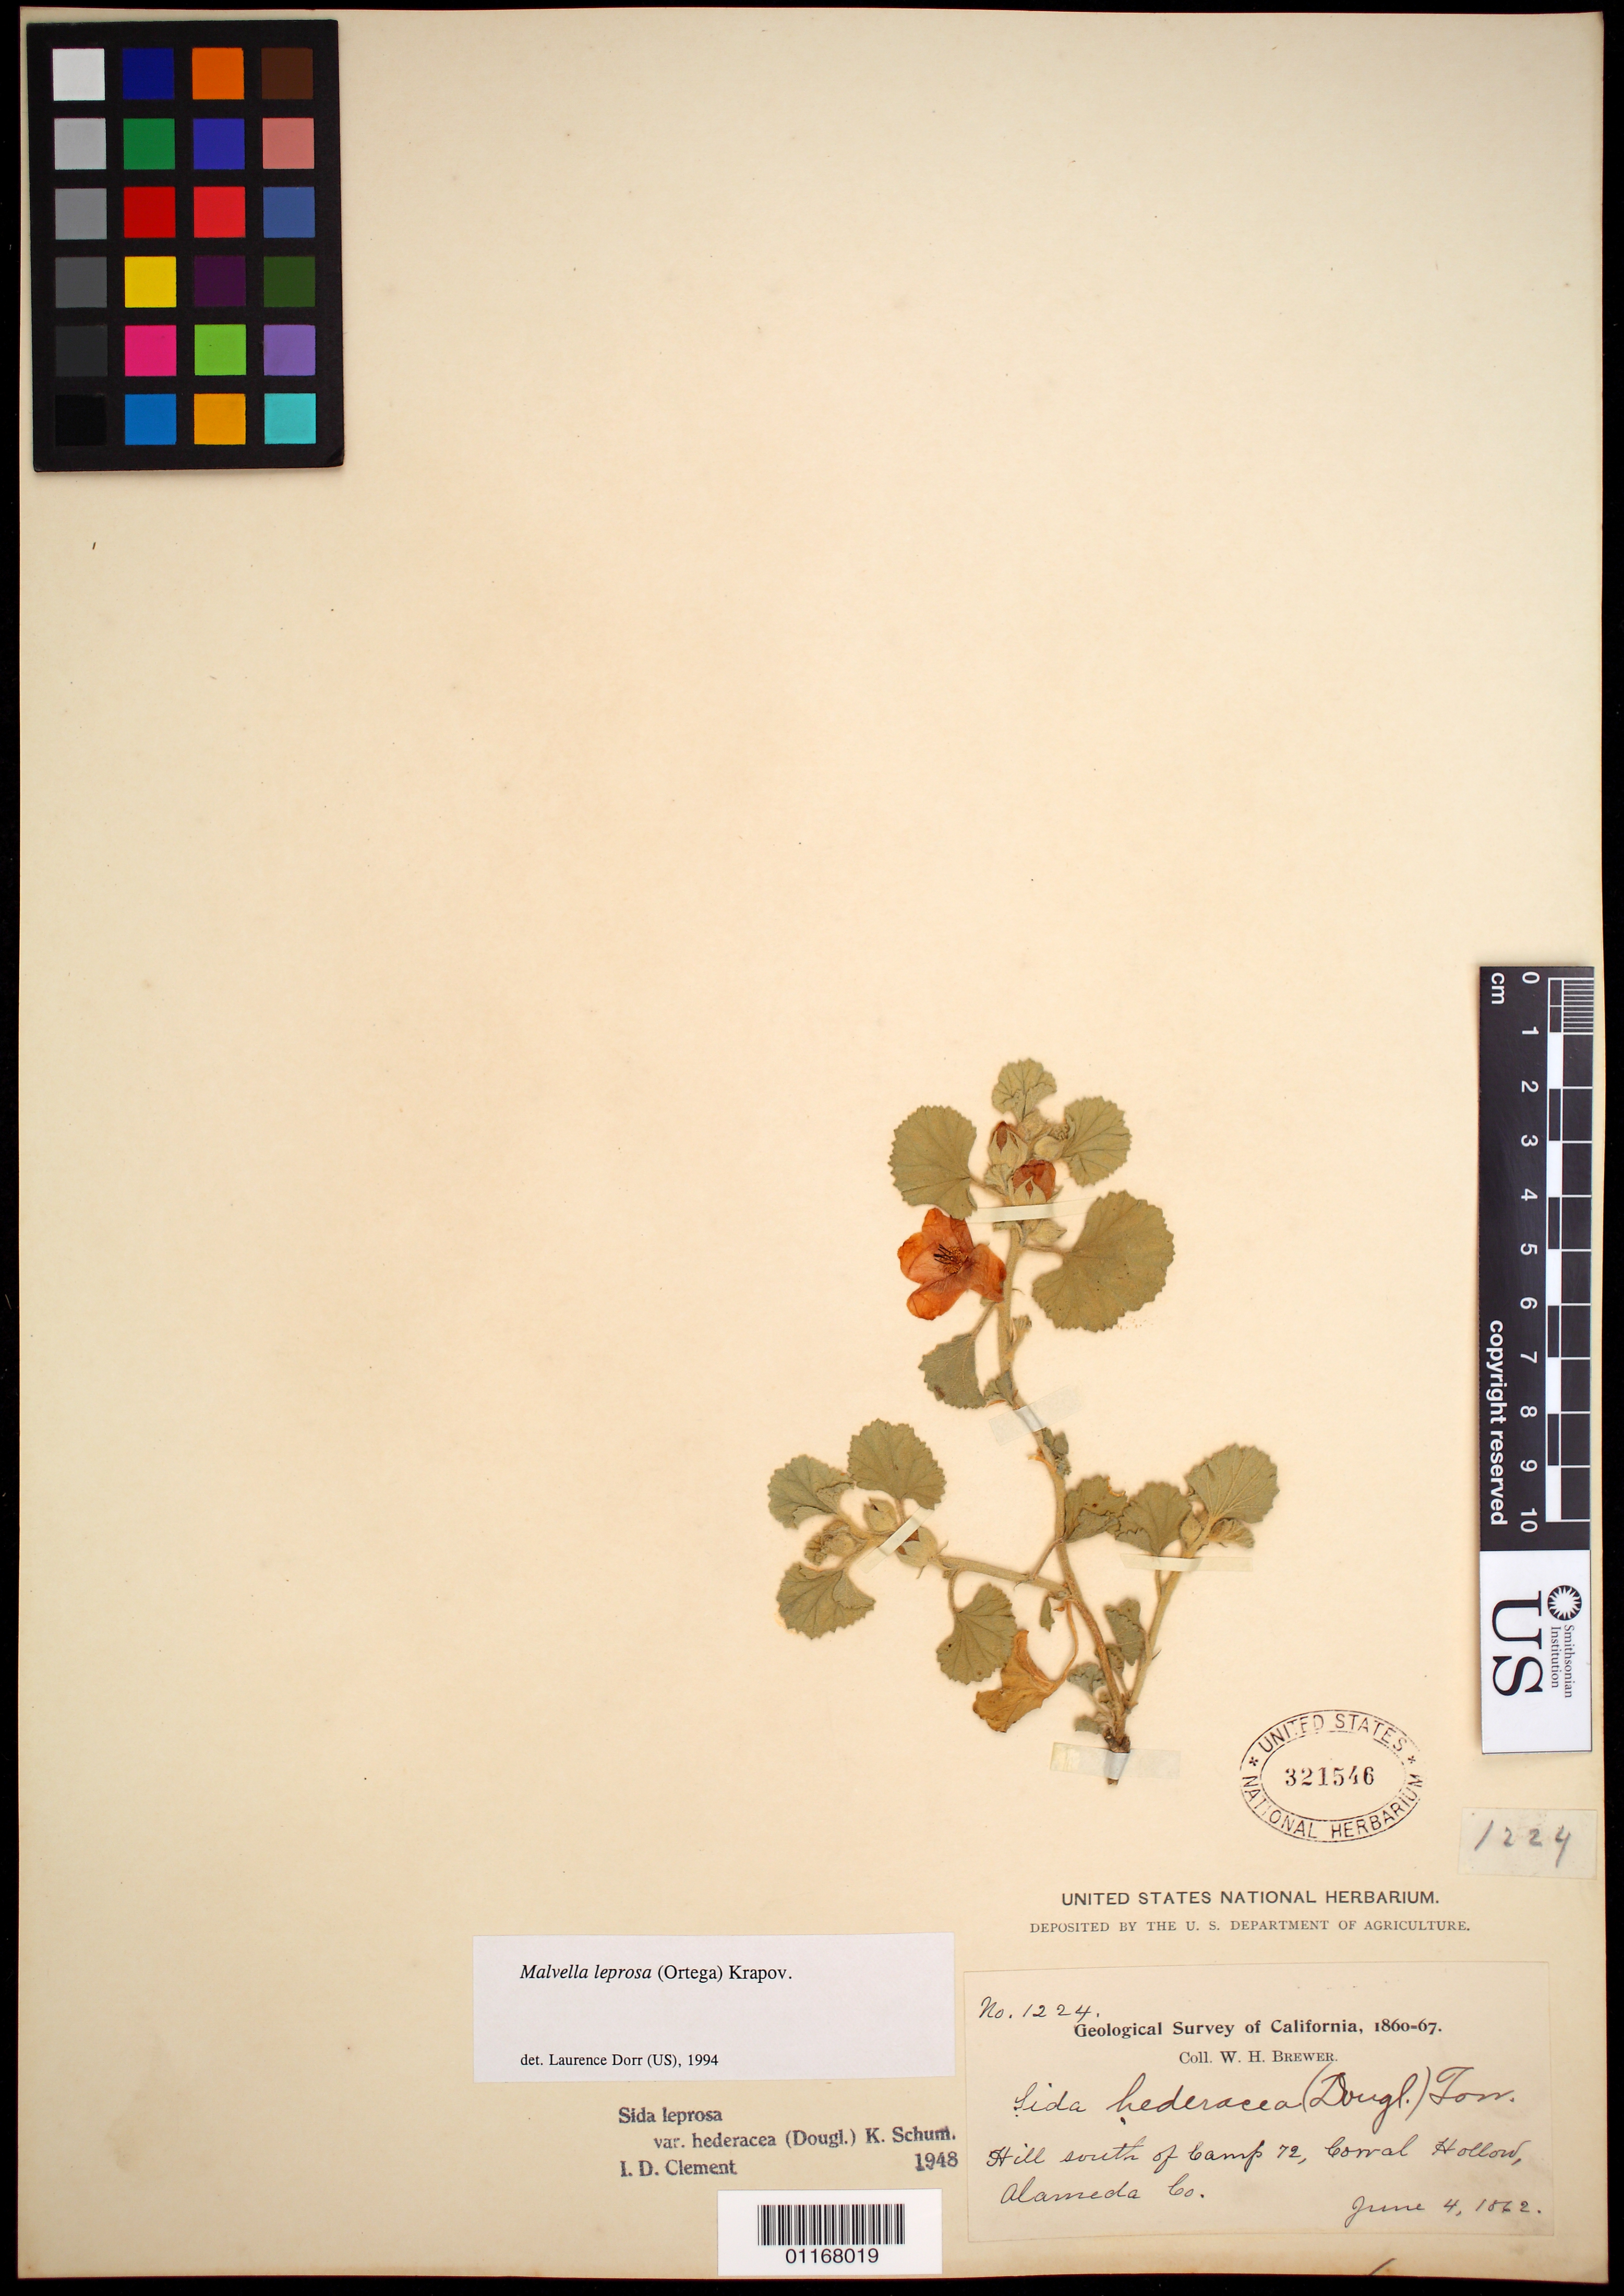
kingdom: Plantae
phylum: Tracheophyta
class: Magnoliopsida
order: Malvales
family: Malvaceae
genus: Malvella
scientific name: Malvella leprosa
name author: (Ortega) Krapov.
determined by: Dorr, L. J., (BOT), Smithsonian Institution - National Museum of Natural History (UNITED STATES)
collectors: W. H. Brewer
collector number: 1224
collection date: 1862-06-04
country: United States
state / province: California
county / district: Alameda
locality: Hills south of Camp 72, at Corral Hollow.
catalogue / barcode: US 321546